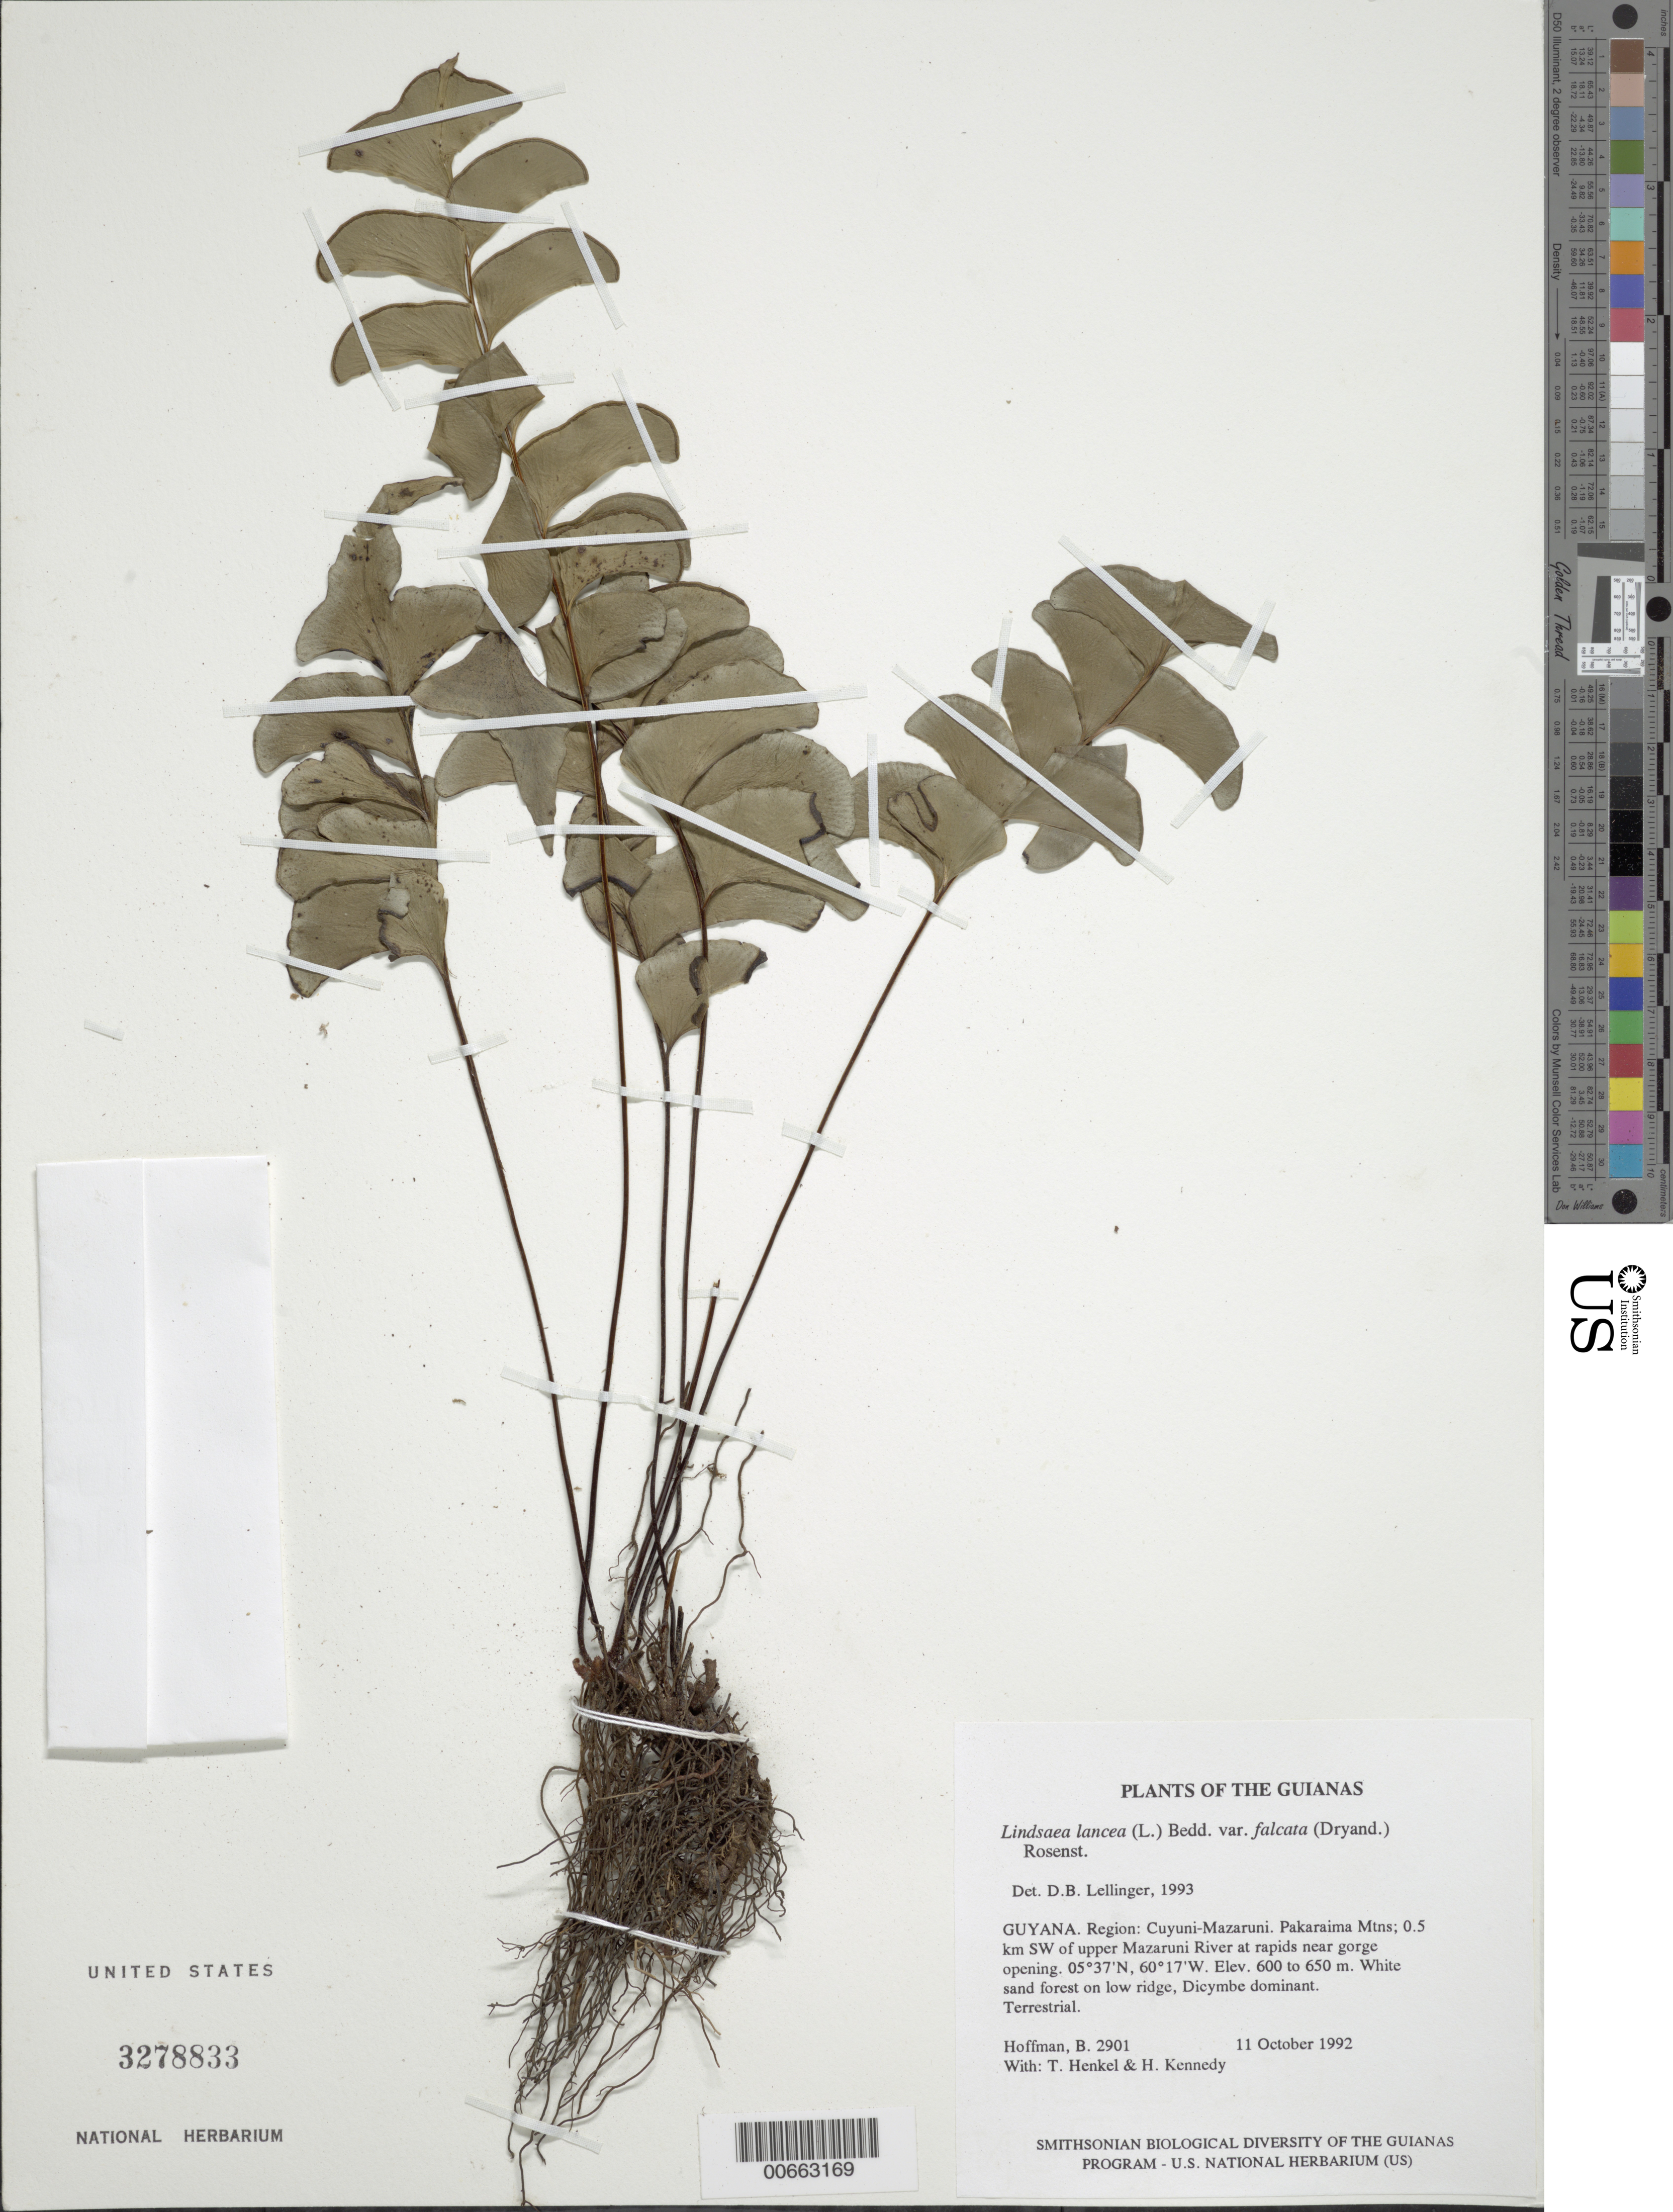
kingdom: Plantae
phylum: Tracheophyta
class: Polypodiopsida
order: Polypodiales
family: Lindsaeaceae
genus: Lindsaea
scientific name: Lindsaea lancea var. falcata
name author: (Dryand.) Rosenst.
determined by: Lellinger, David B., (BOT), Smithsonian Institution - National Museum of Natural History (UNITED STATES)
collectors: B. Hoffman, T. Henkel & H. Kennedy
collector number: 2901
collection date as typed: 11 October 1992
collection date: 1992-10-11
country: Guyana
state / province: Cuyuni-Mazaruni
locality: Pakaraima Mountains; Imbaimadai, 0.5 km SW of upper Mazaruni River at rapids near gorge opening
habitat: White sand forest on low ridge, Dicymbe dominant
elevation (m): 600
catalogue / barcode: US 3278833